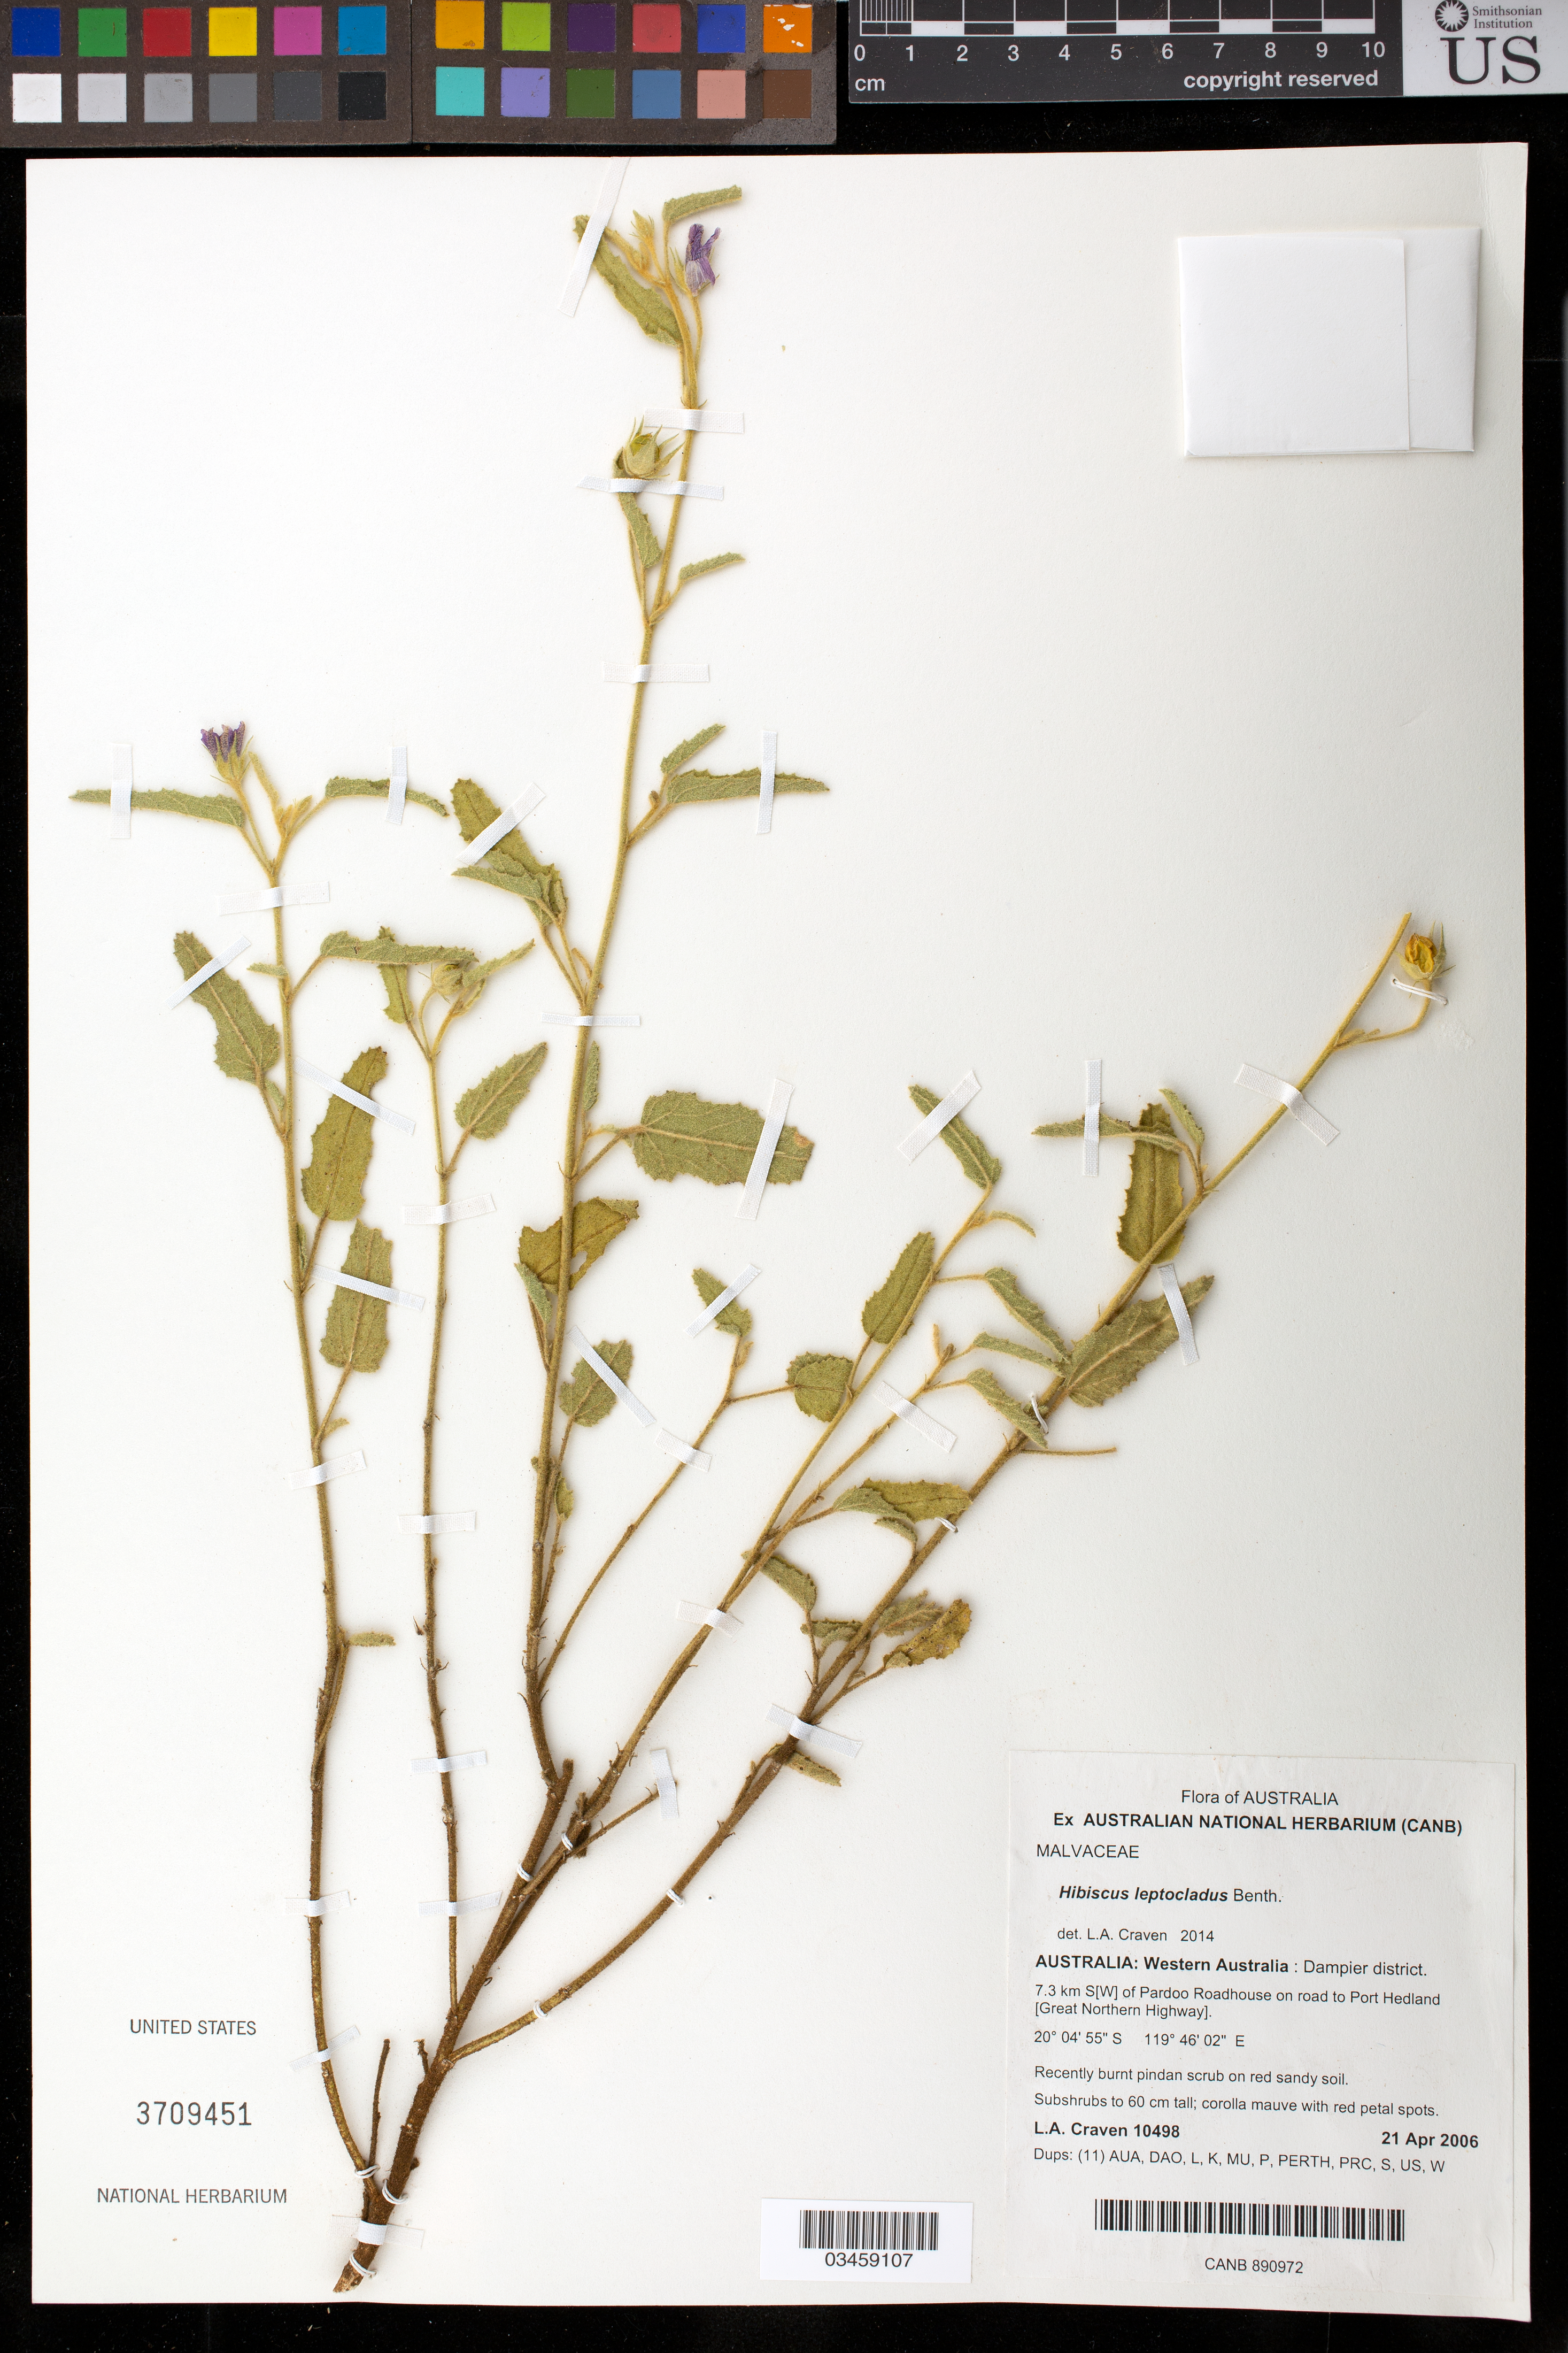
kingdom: Plantae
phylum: Tracheophyta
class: Magnoliopsida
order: Malvales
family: Malvaceae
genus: Hibiscus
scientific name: Hibiscus leptocladus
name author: Benth.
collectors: L. A. Craven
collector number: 10498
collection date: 2006-04-21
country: Australia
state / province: Western Australia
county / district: Dampier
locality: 7.3 km SW of Pardoo Roadhouse on road to Port Hedland, Great Northern Hwy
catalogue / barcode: US 3709451